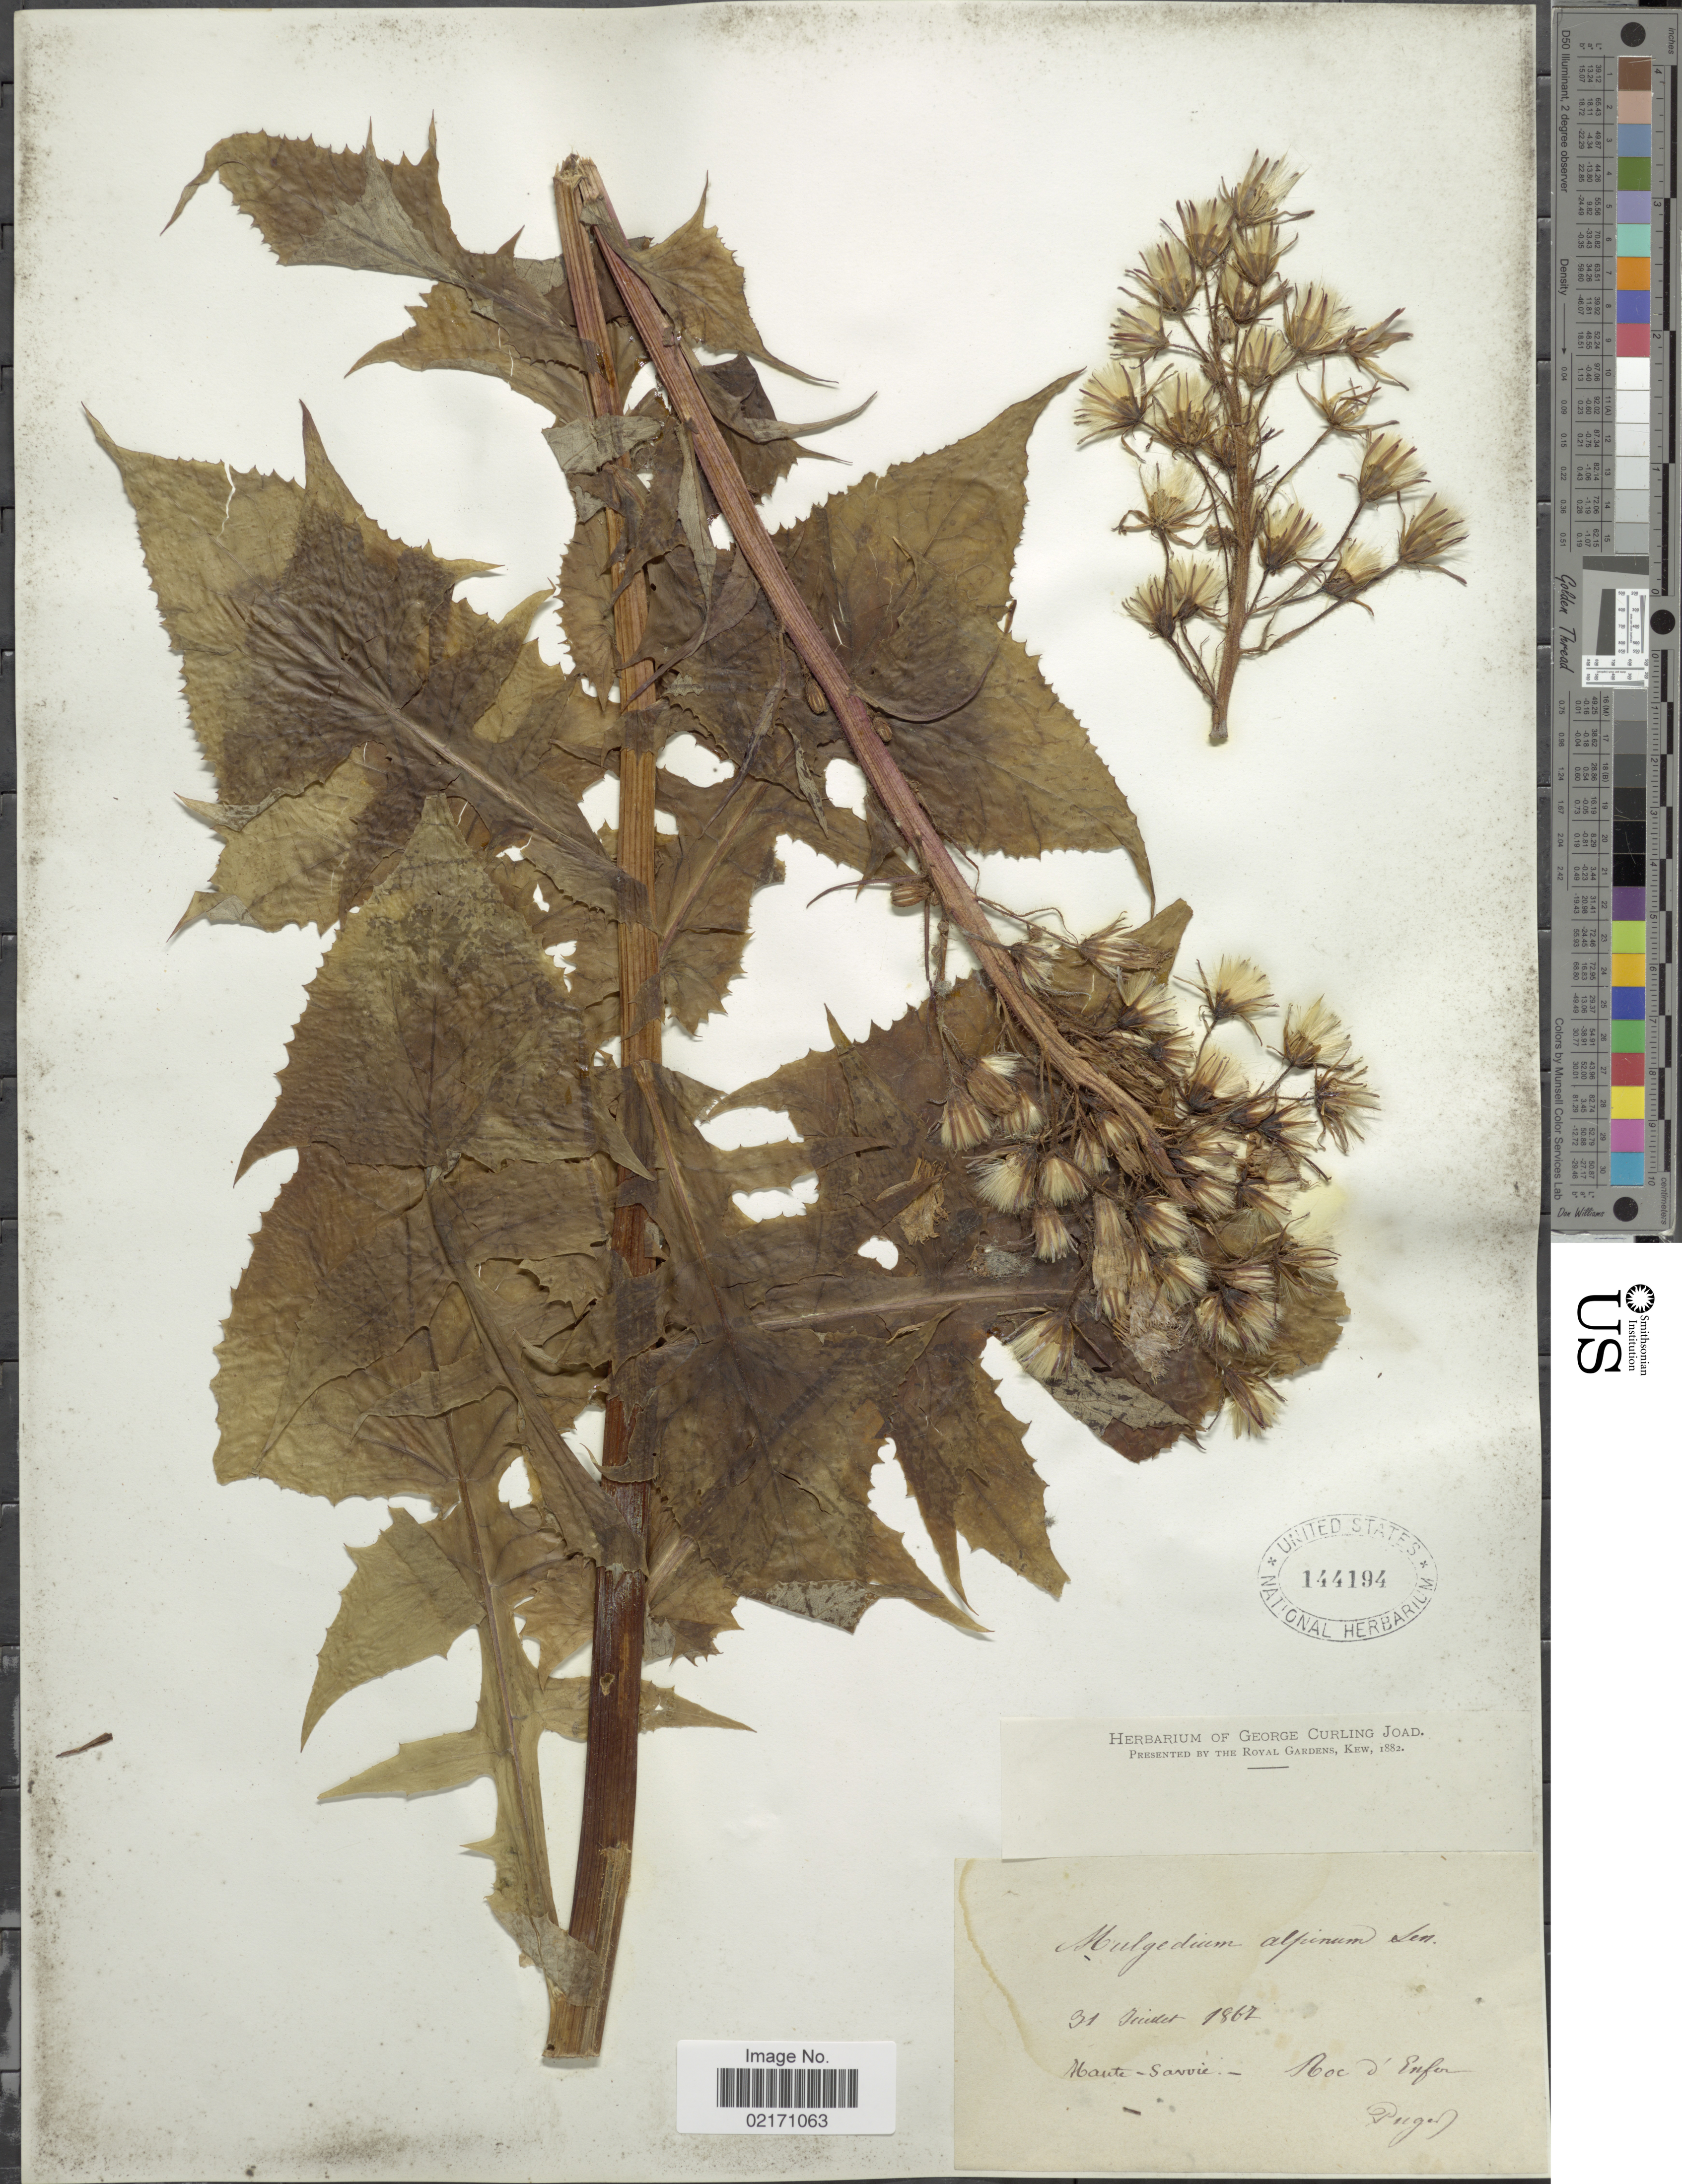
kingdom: Plantae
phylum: Tracheophyta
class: Magnoliopsida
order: Asterales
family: Asteraceae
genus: Lactuca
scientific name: Lactuca alpina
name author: (L.) A. Gray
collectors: -. Puget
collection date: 1867-07-31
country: France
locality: Haute Savoie, Noc d'Enfer [interpreted]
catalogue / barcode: US 144194